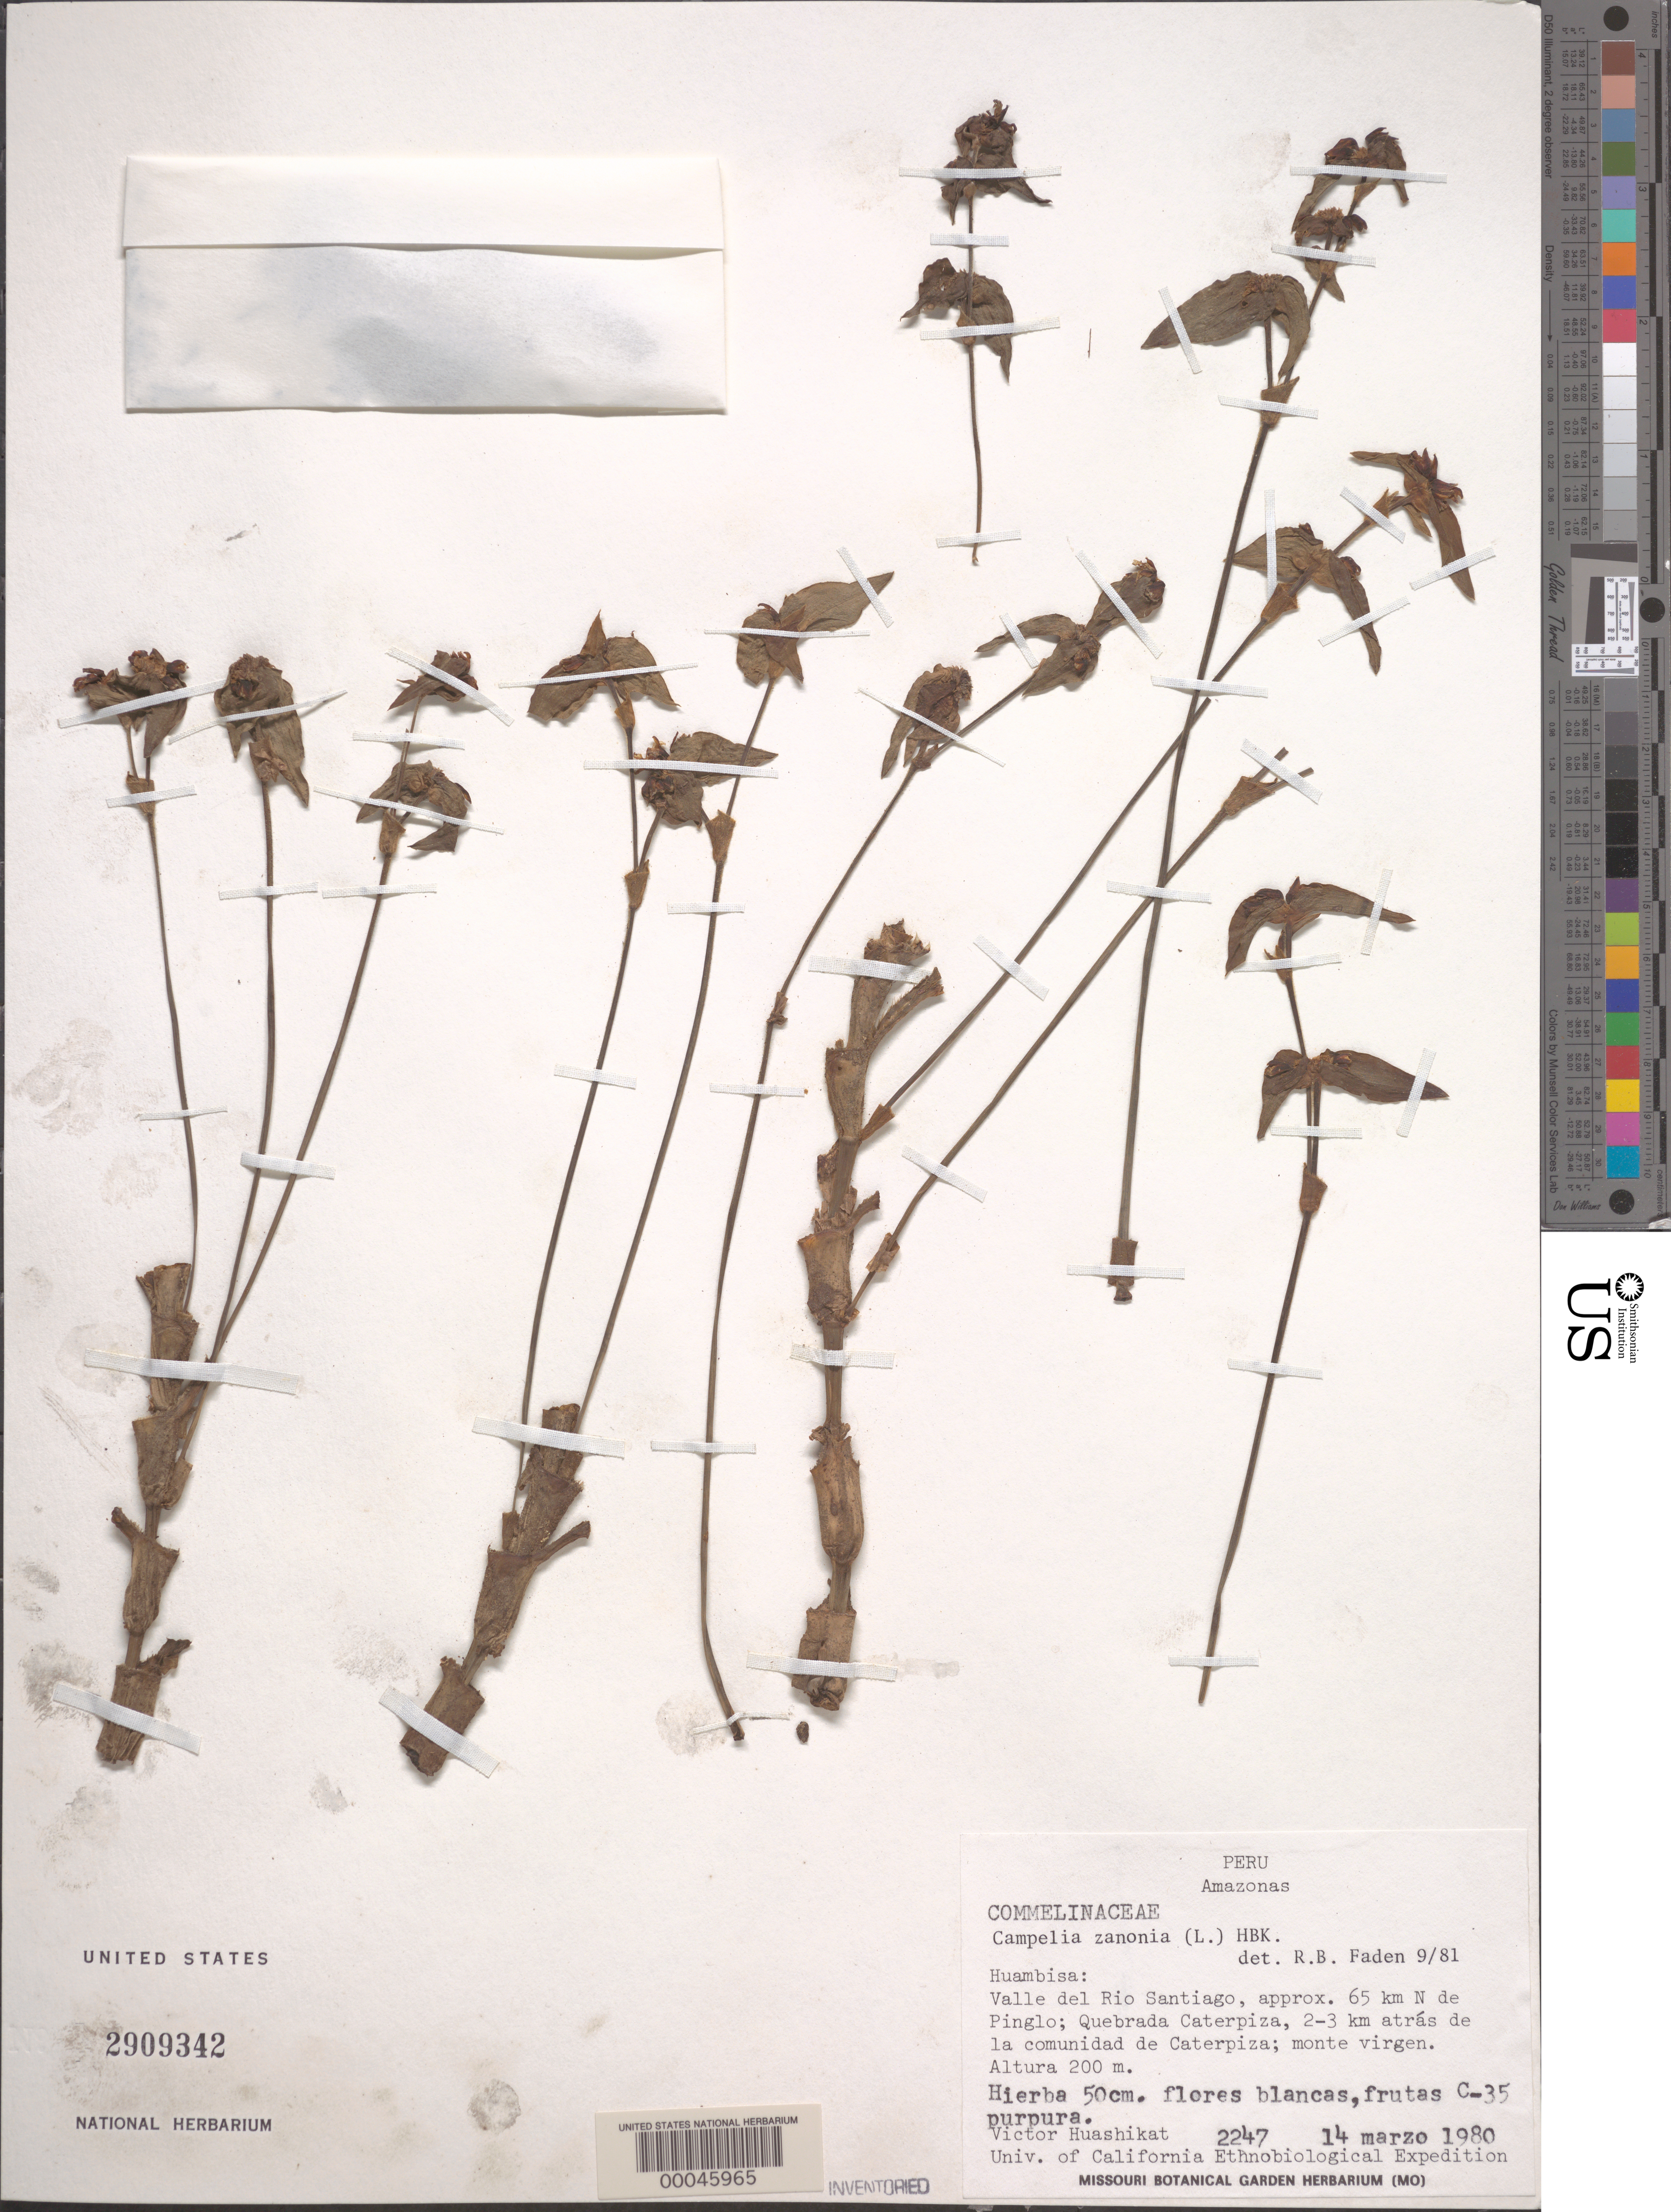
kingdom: Plantae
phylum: Tracheophyta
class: Liliopsida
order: Commelinales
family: Commelinaceae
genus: Tradescantia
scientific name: Tradescantia zanonia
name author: (L.) Sw.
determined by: Faden, Robert B., (US), Smithsonian Institution - National Museum of Natural History (UNITED STATES)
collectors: V. Huashikat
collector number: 2247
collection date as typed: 14 Mar 1980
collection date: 1980-03-14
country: Peru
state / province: Amazonas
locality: valle del Río Santiago, N of Pinglo; Quebrada Caterpiza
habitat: Virgin mountain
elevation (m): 200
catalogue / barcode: US 2909342